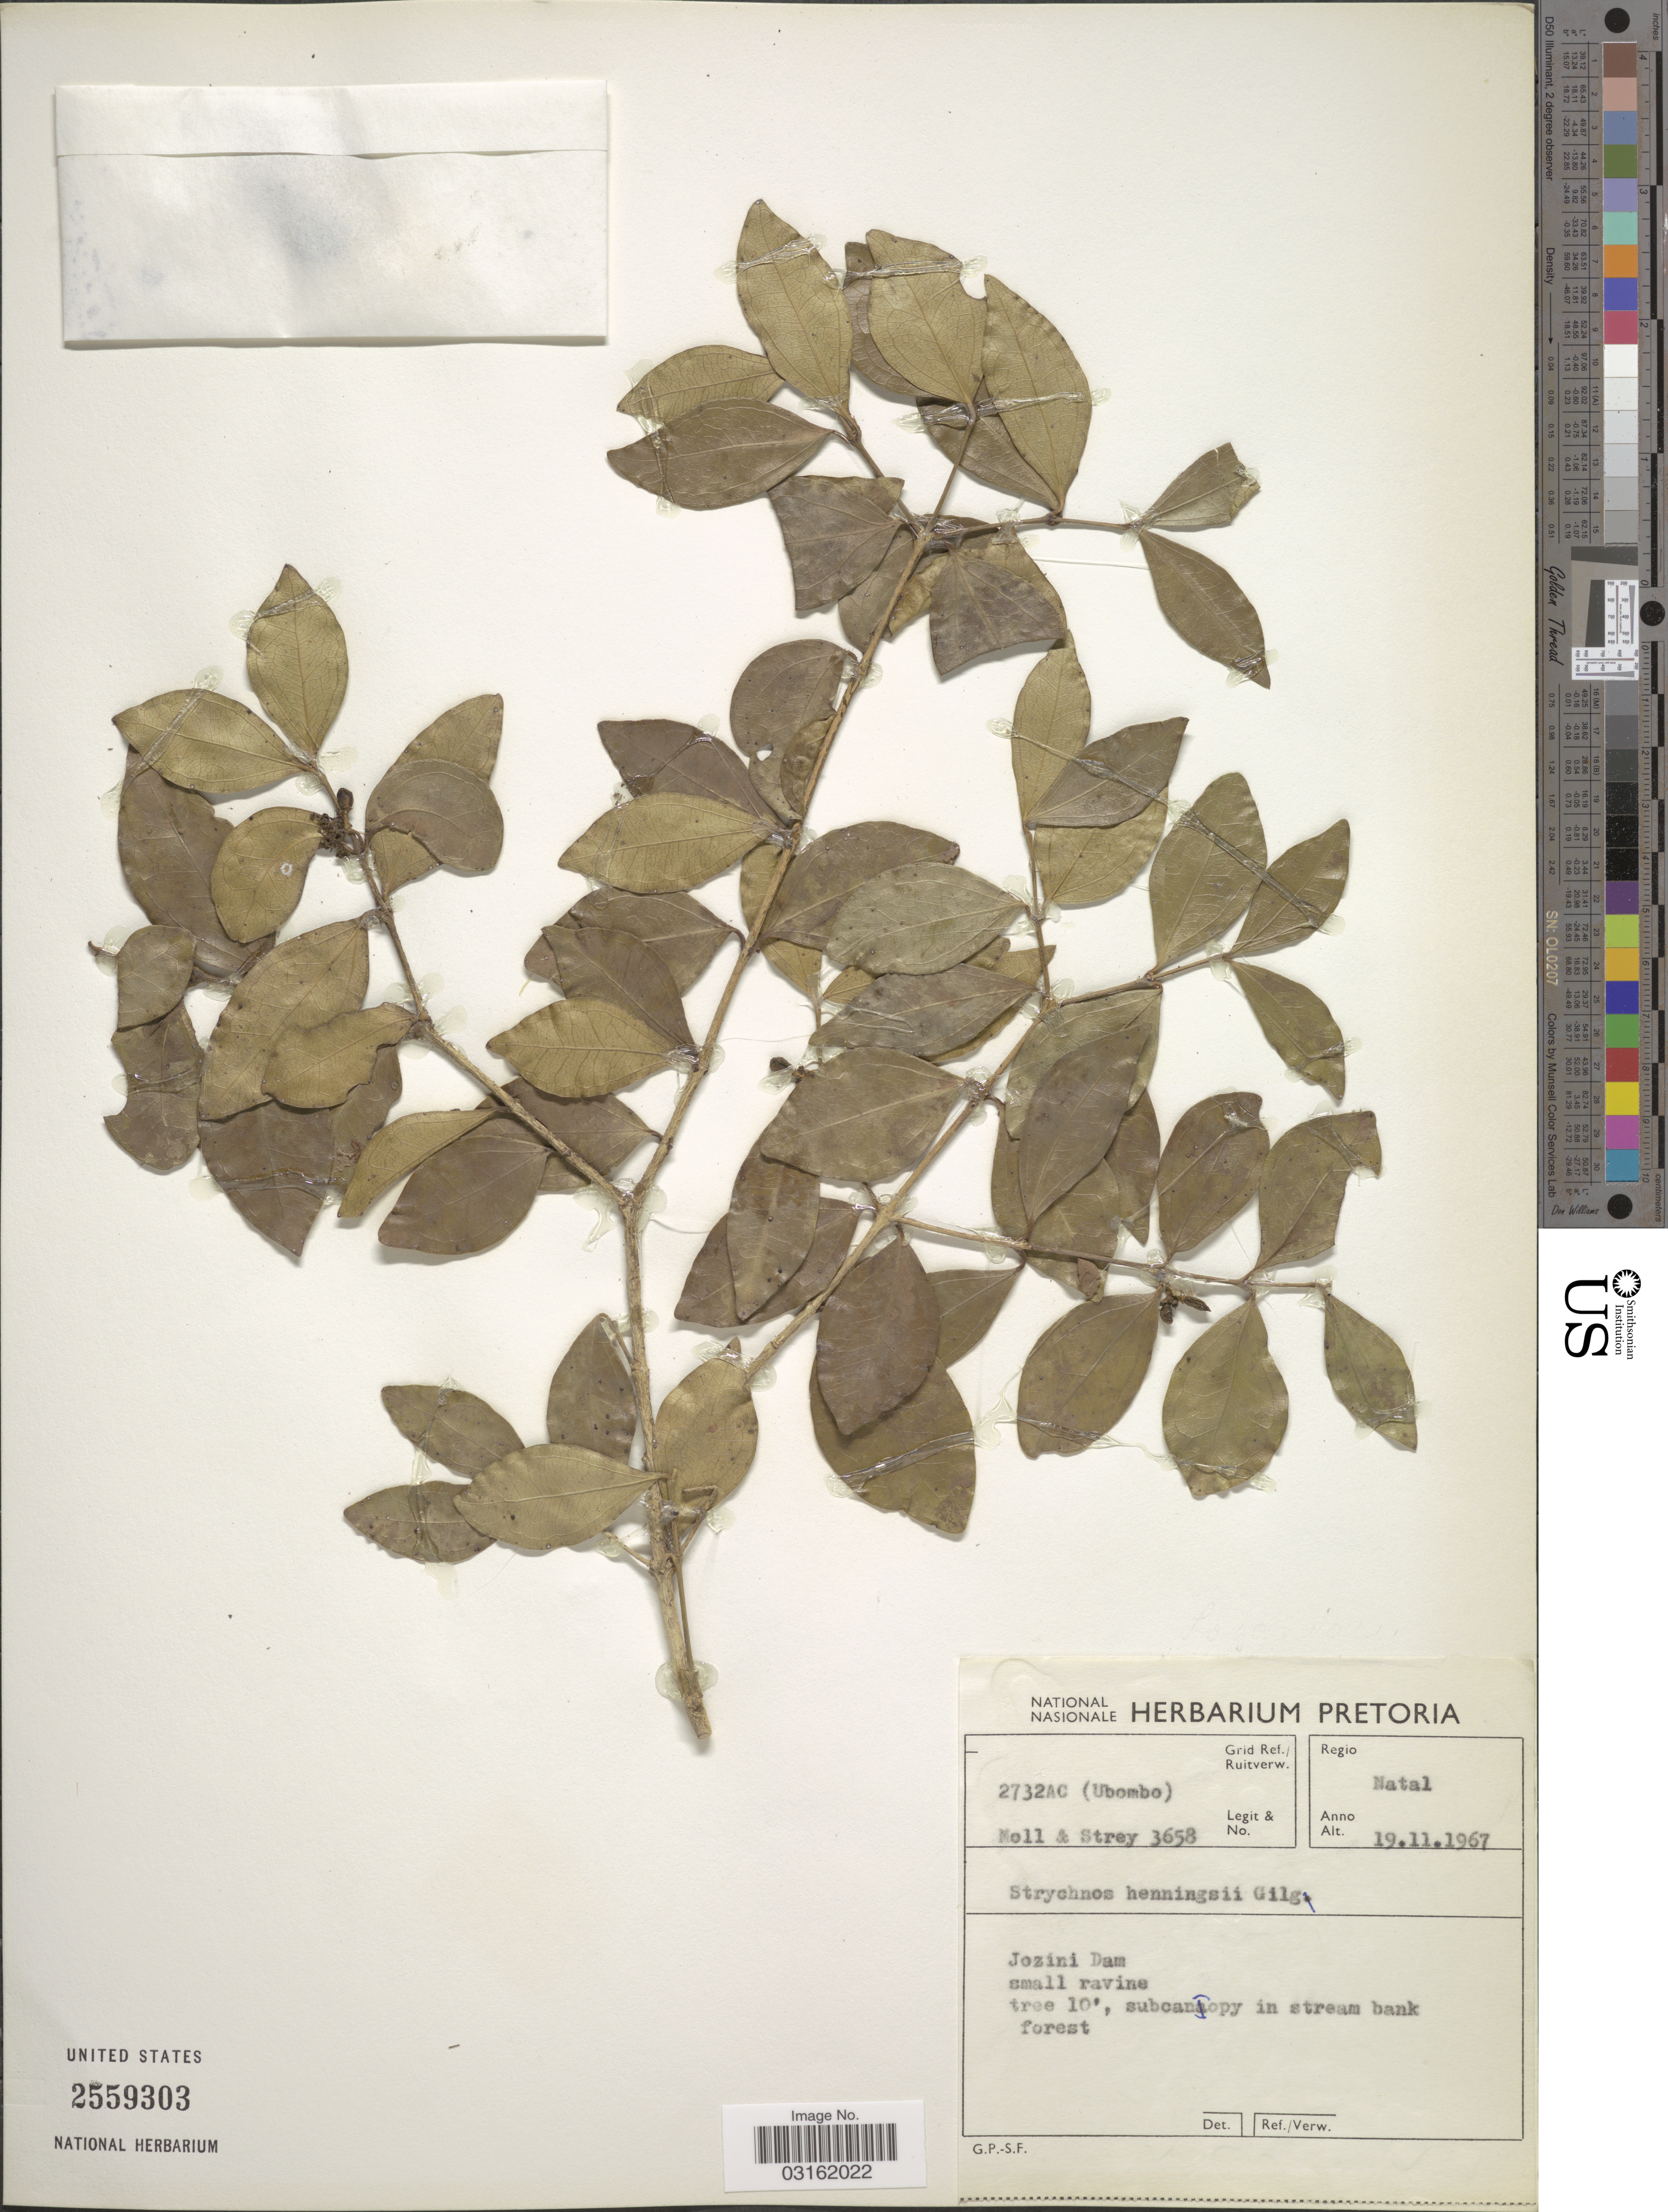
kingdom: Plantae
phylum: Tracheophyta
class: Magnoliopsida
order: Gentianales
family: Loganiaceae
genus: Strychnos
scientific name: Strychnos henningsii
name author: Gilg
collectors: -. Moll & -. Strey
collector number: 3658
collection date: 1967-11-19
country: South Africa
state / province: KwaZulu-Natal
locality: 2732AC (Ubombo) Grid Ref./Ruitverw., Regio Natal, Jozini Dam.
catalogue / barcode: US 2559303